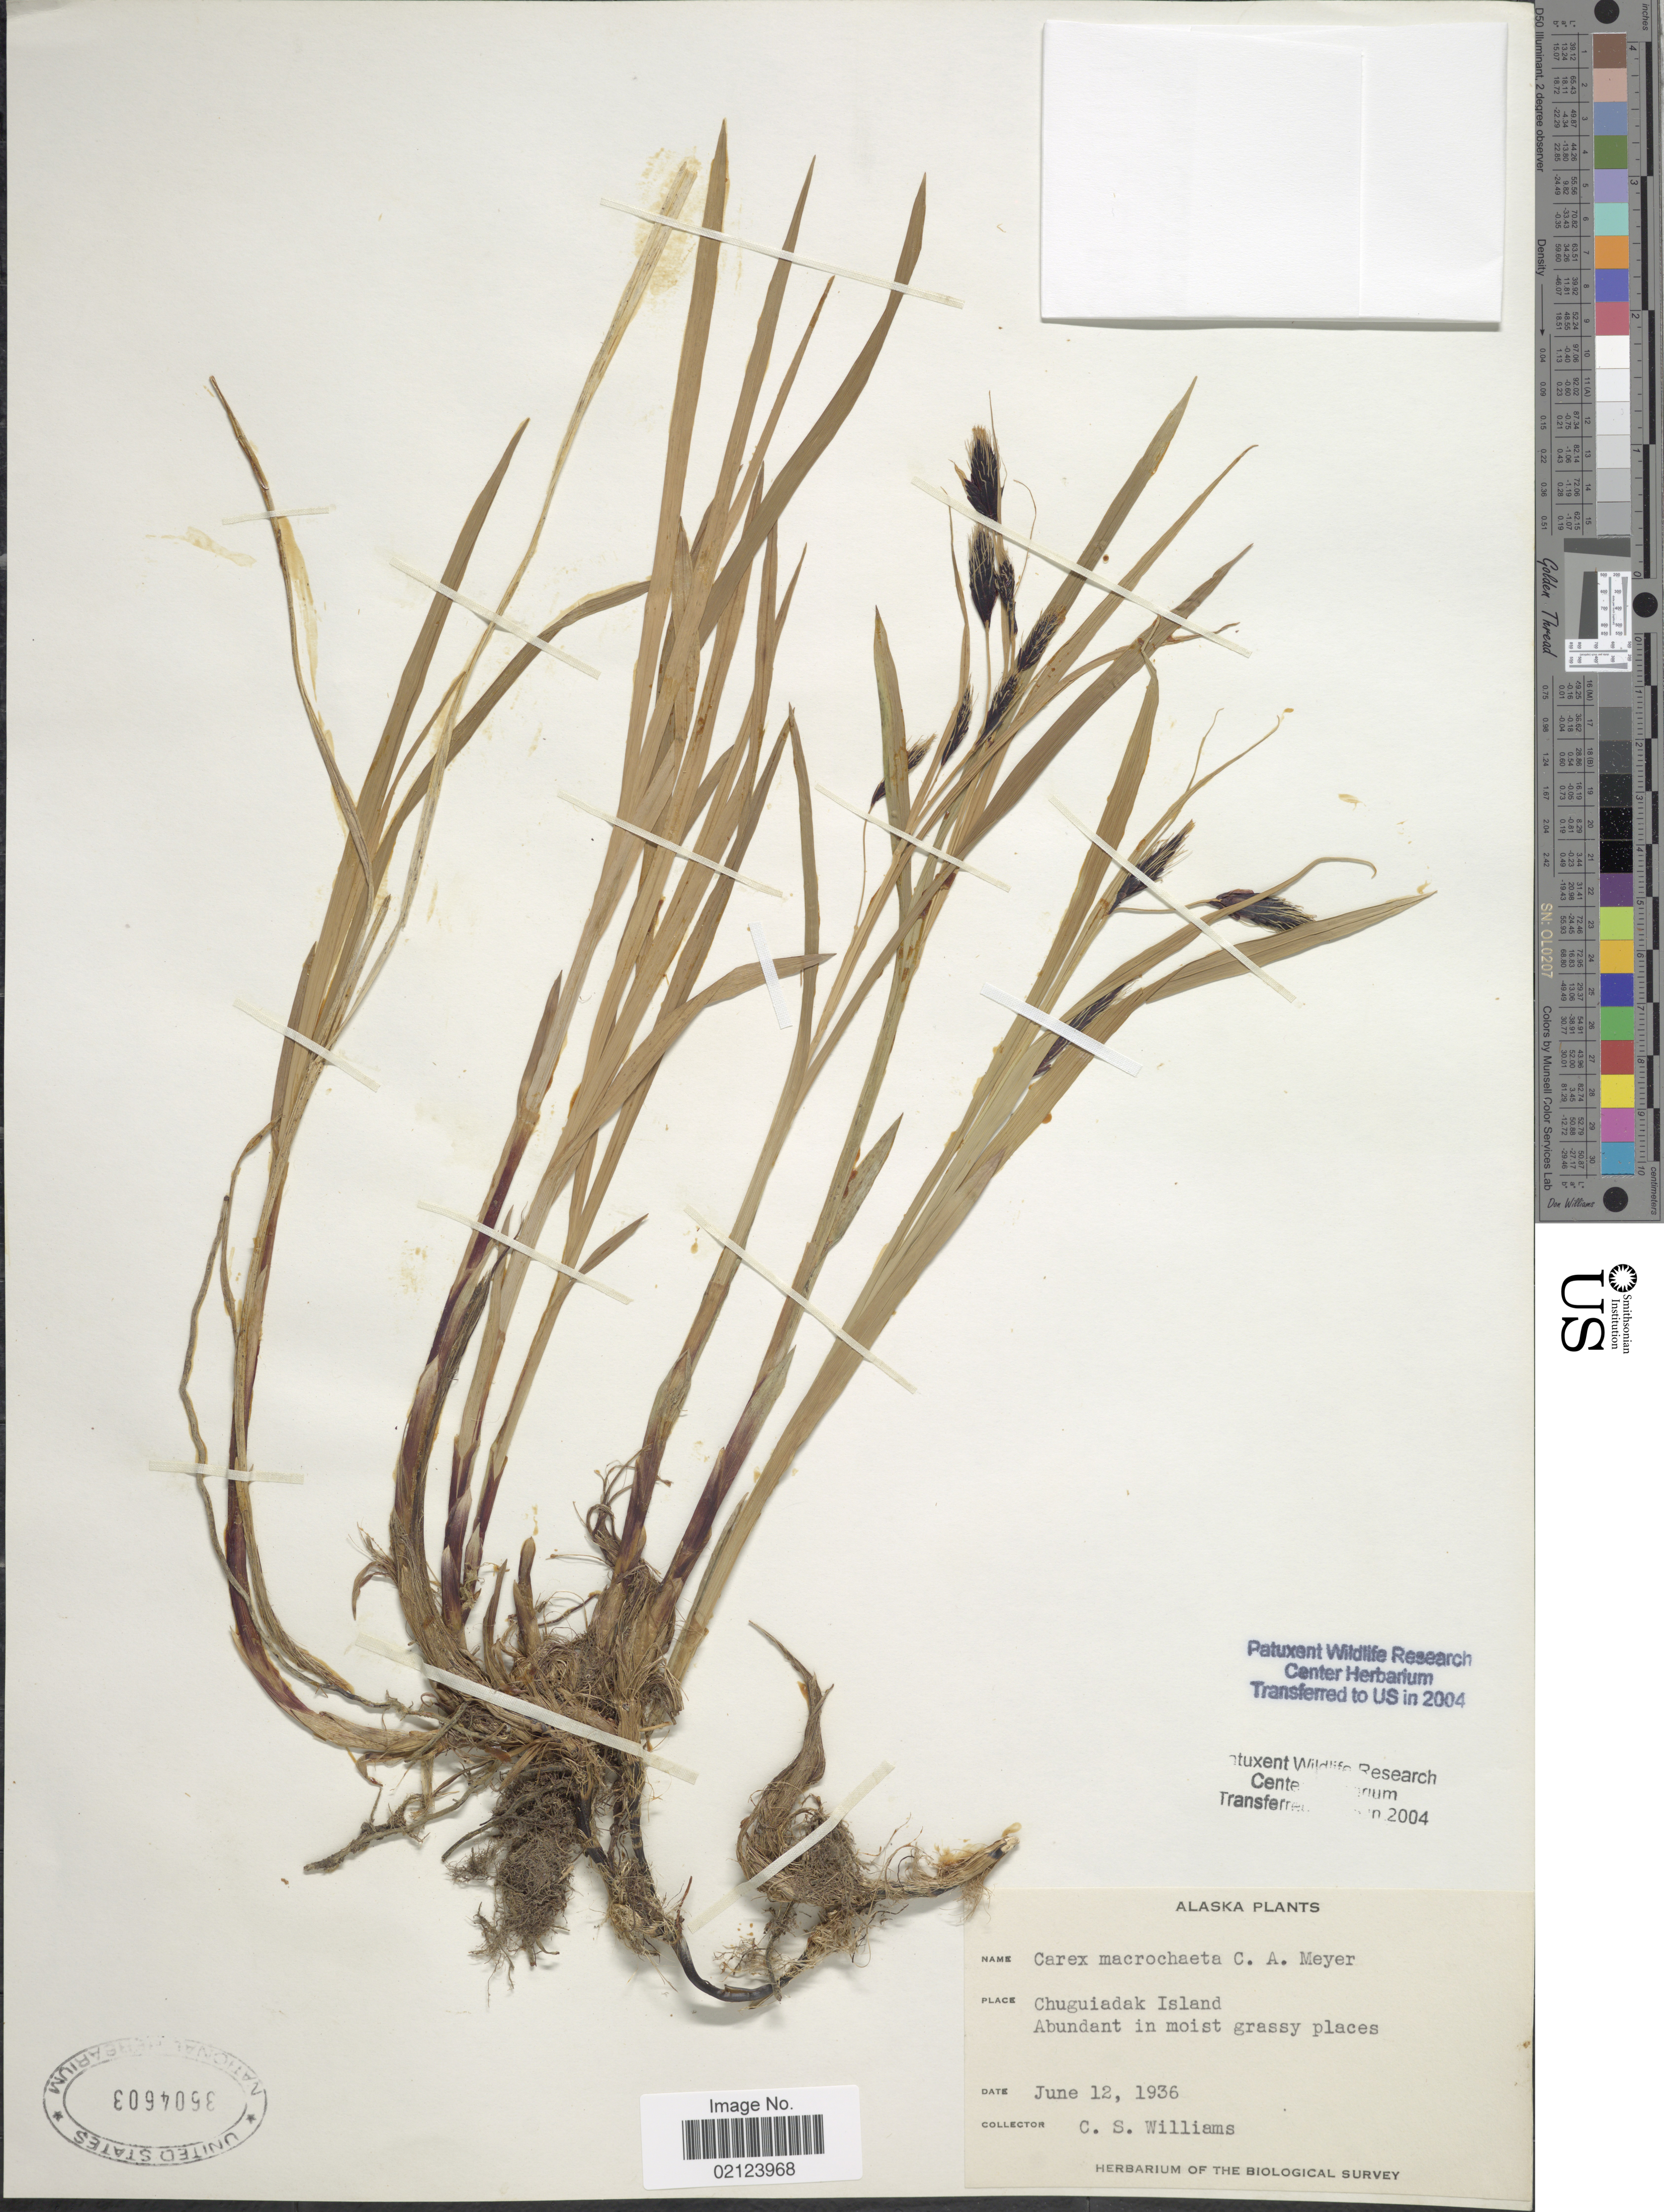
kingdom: Plantae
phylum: Tracheophyta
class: Liliopsida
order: Poales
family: Cyperaceae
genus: Carex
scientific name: Carex macrochaeta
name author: C.A. Mey.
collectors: C. Williams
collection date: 1936-06-12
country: United States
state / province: Alaska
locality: Chuguiadak Island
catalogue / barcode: US 3604603